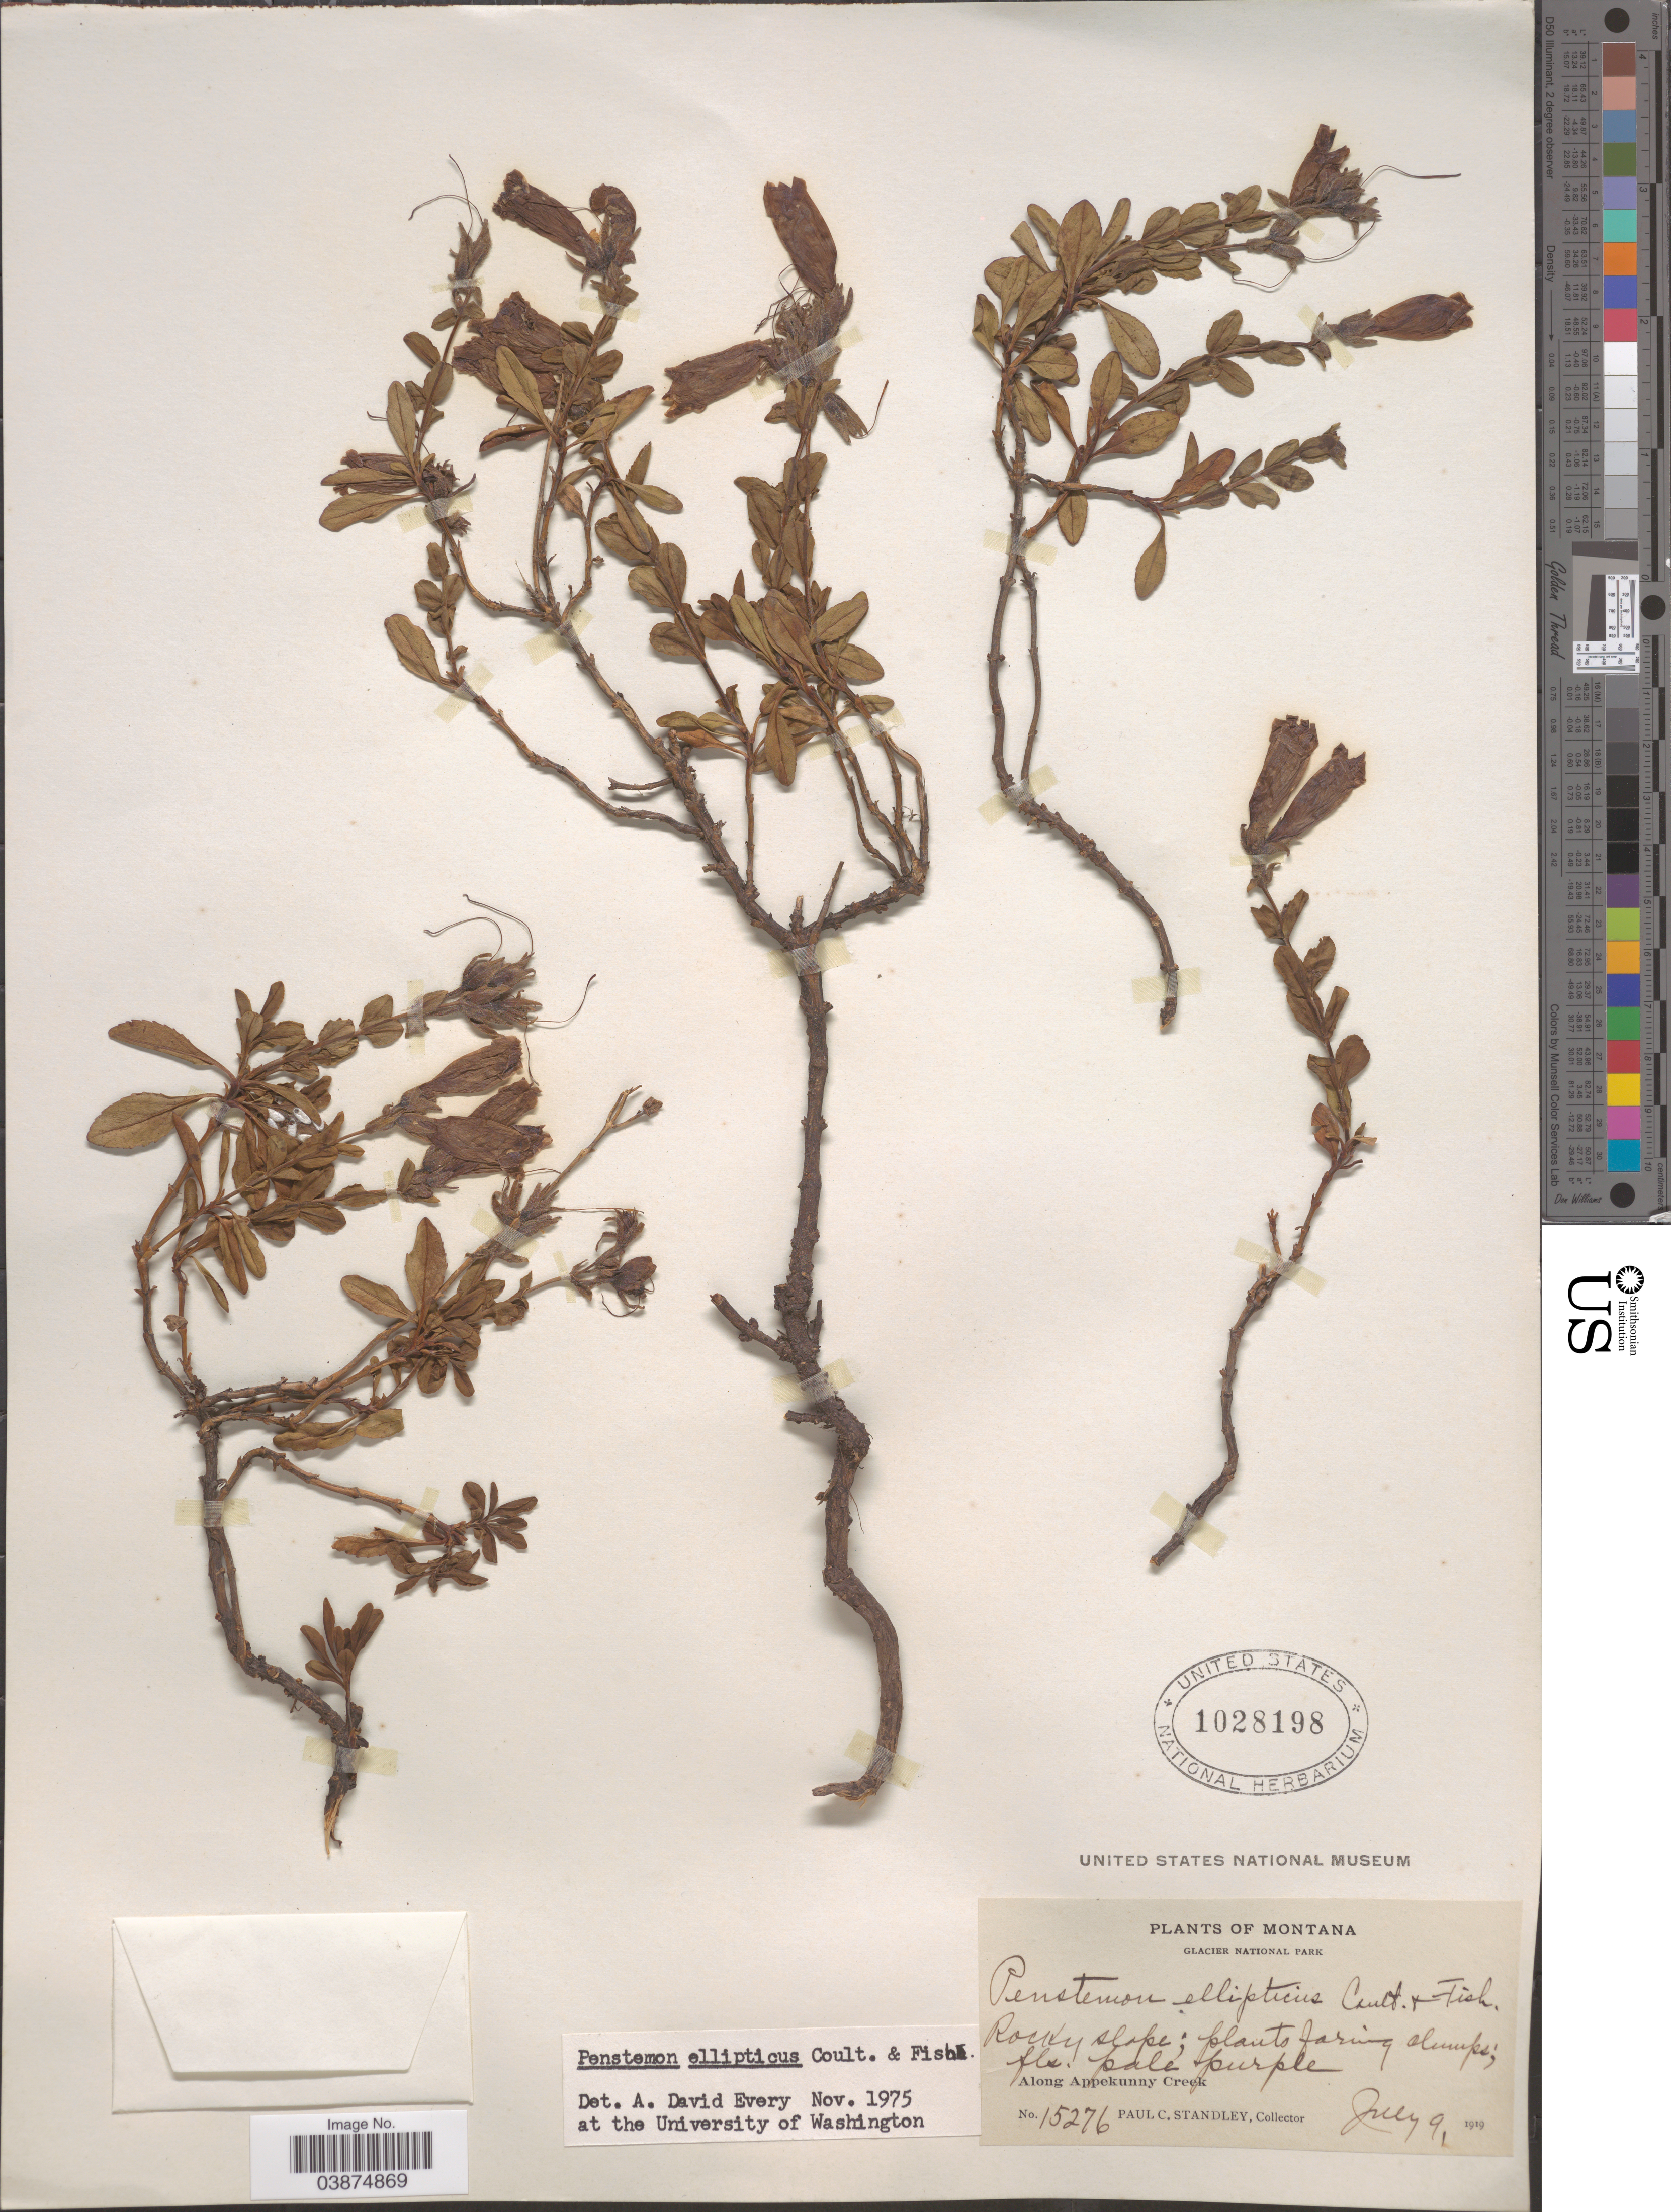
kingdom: Plantae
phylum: Tracheophyta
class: Magnoliopsida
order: Lamiales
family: Plantaginaceae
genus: Penstemon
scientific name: Penstemon ellipticus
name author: Greene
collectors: P. C. Standley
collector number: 15276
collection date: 1919-07-09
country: United States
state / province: Montana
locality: Glacier National Park. Along Appekunny Creek.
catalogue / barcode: US 1028198